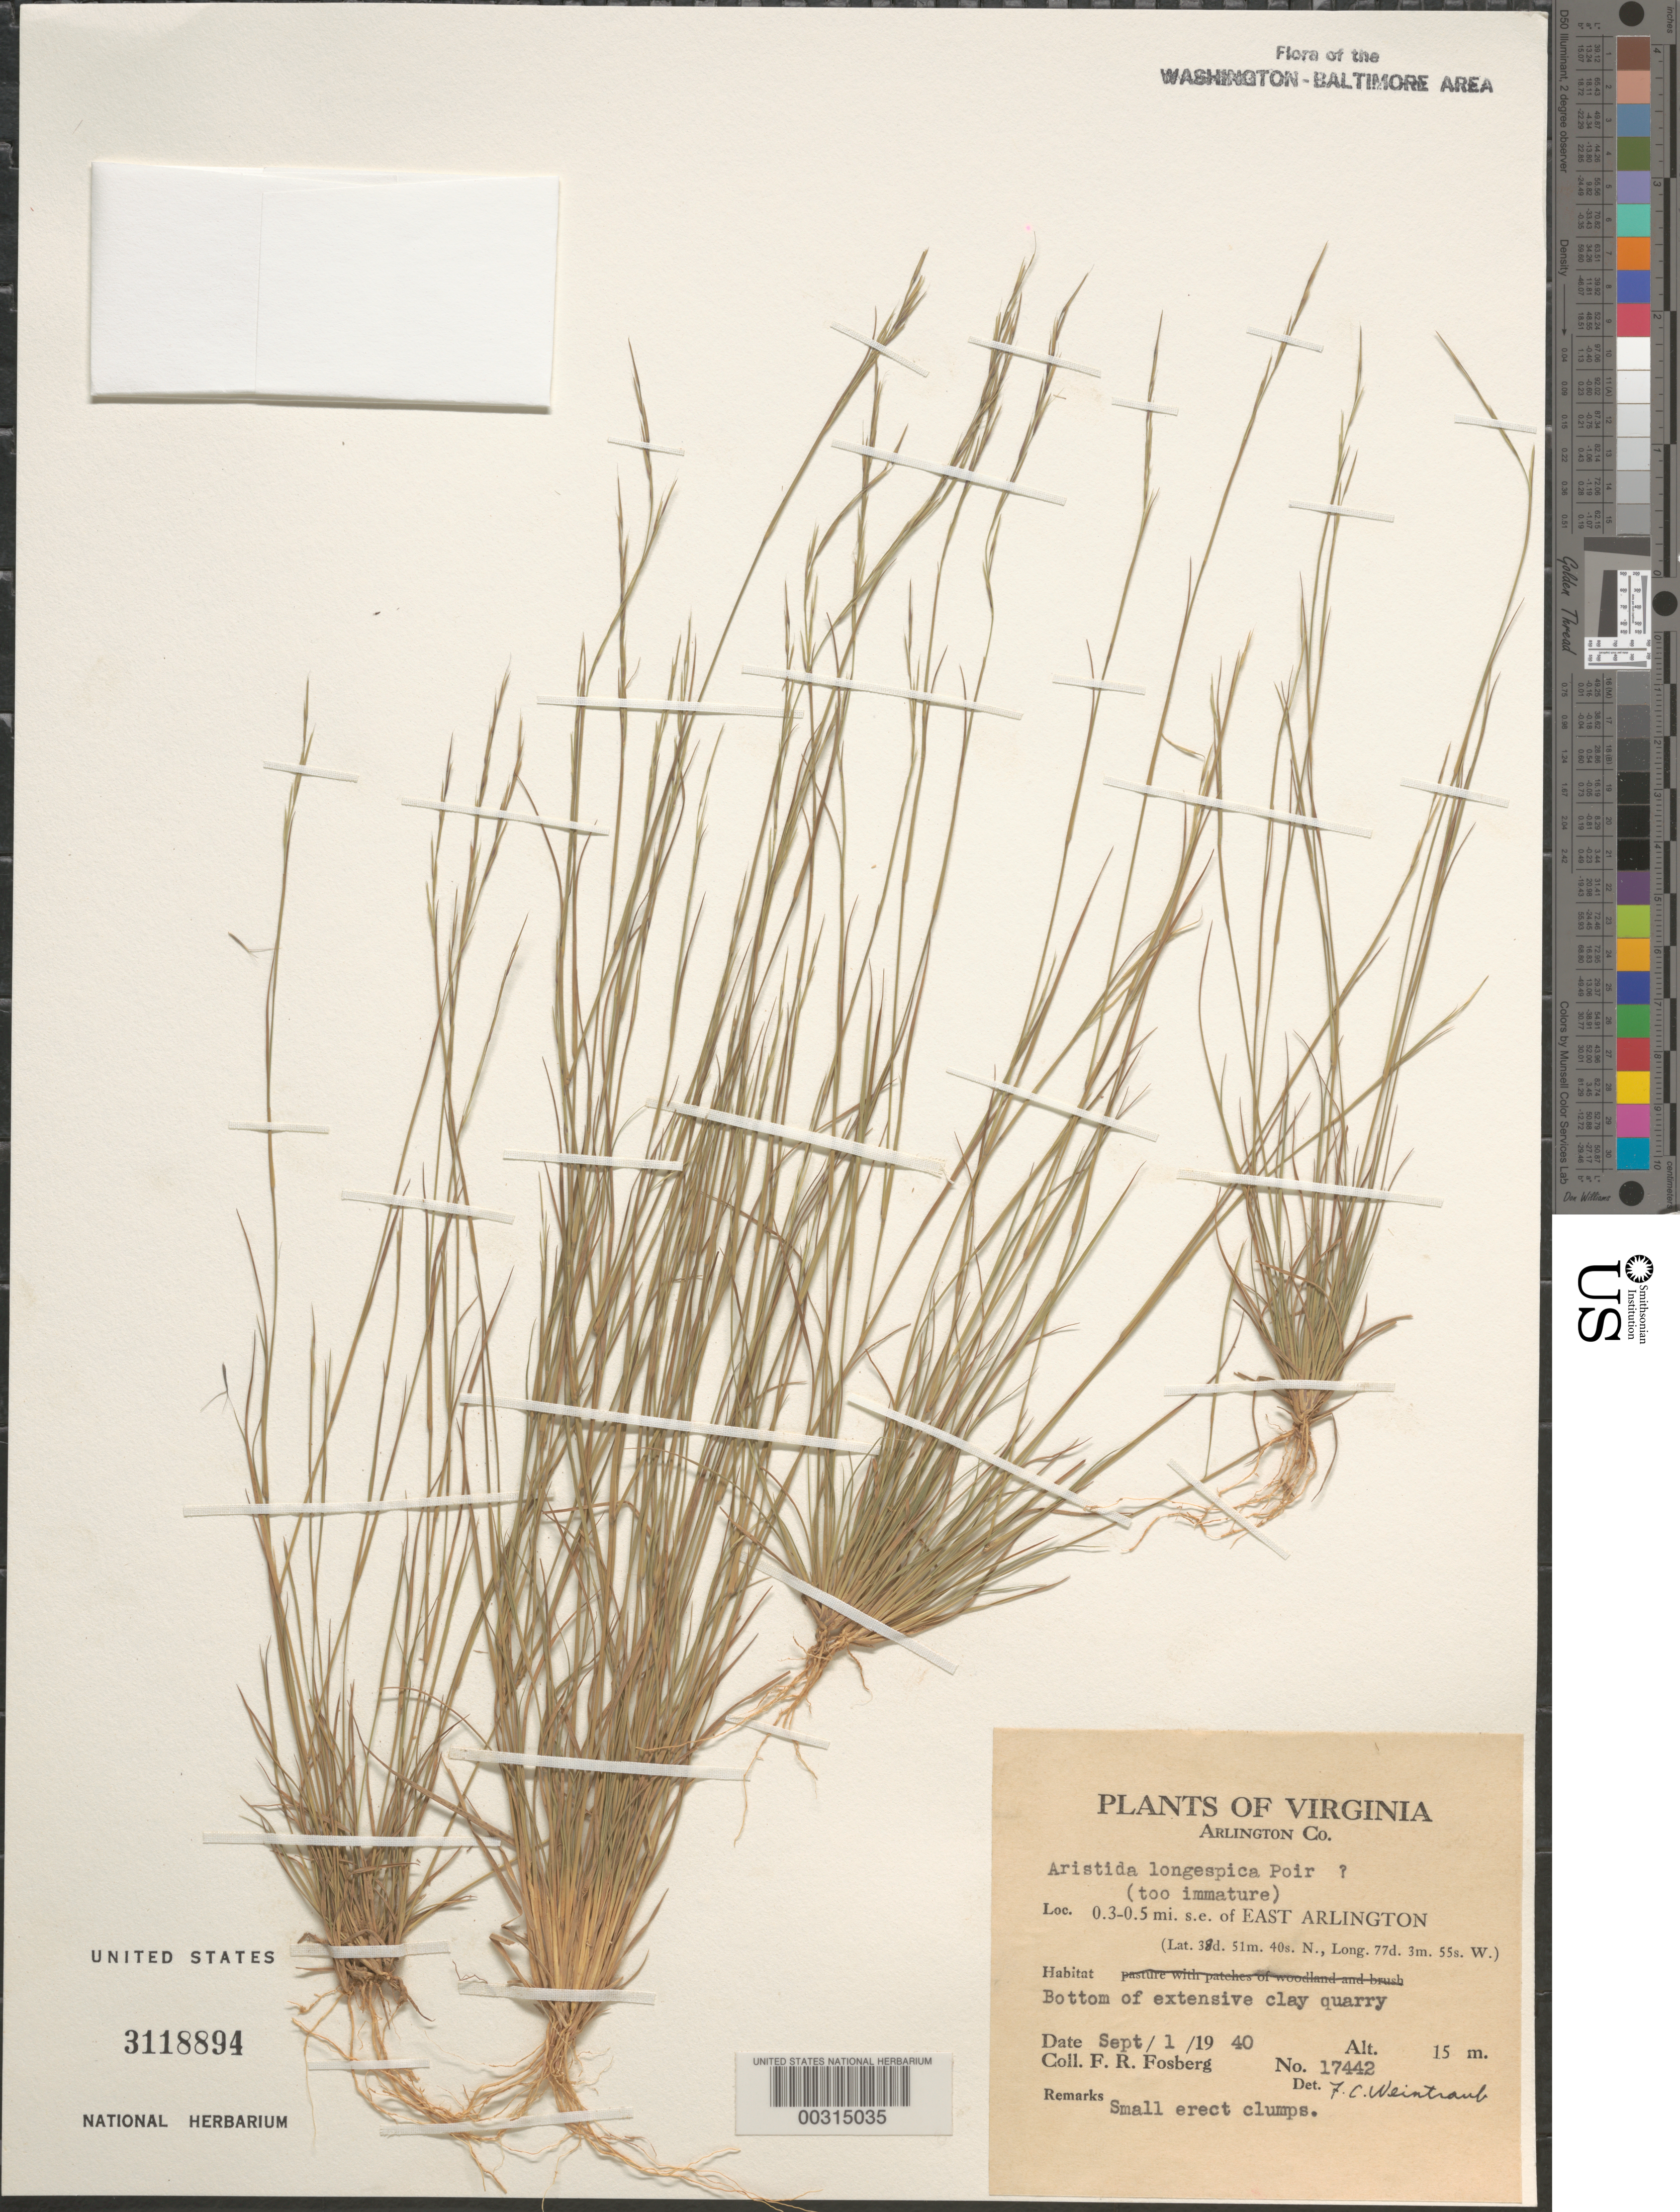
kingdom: Plantae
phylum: Tracheophyta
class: Liliopsida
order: Poales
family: Poaceae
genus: Aristida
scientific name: Aristida longespica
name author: Poir.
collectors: F. R. Fosberg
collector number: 17442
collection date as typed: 01 Sep 1940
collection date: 1940-09-01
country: United States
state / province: Virginia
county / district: Arlington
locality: E Arlington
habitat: Bottom of extensive clay quarry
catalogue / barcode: US 3118894